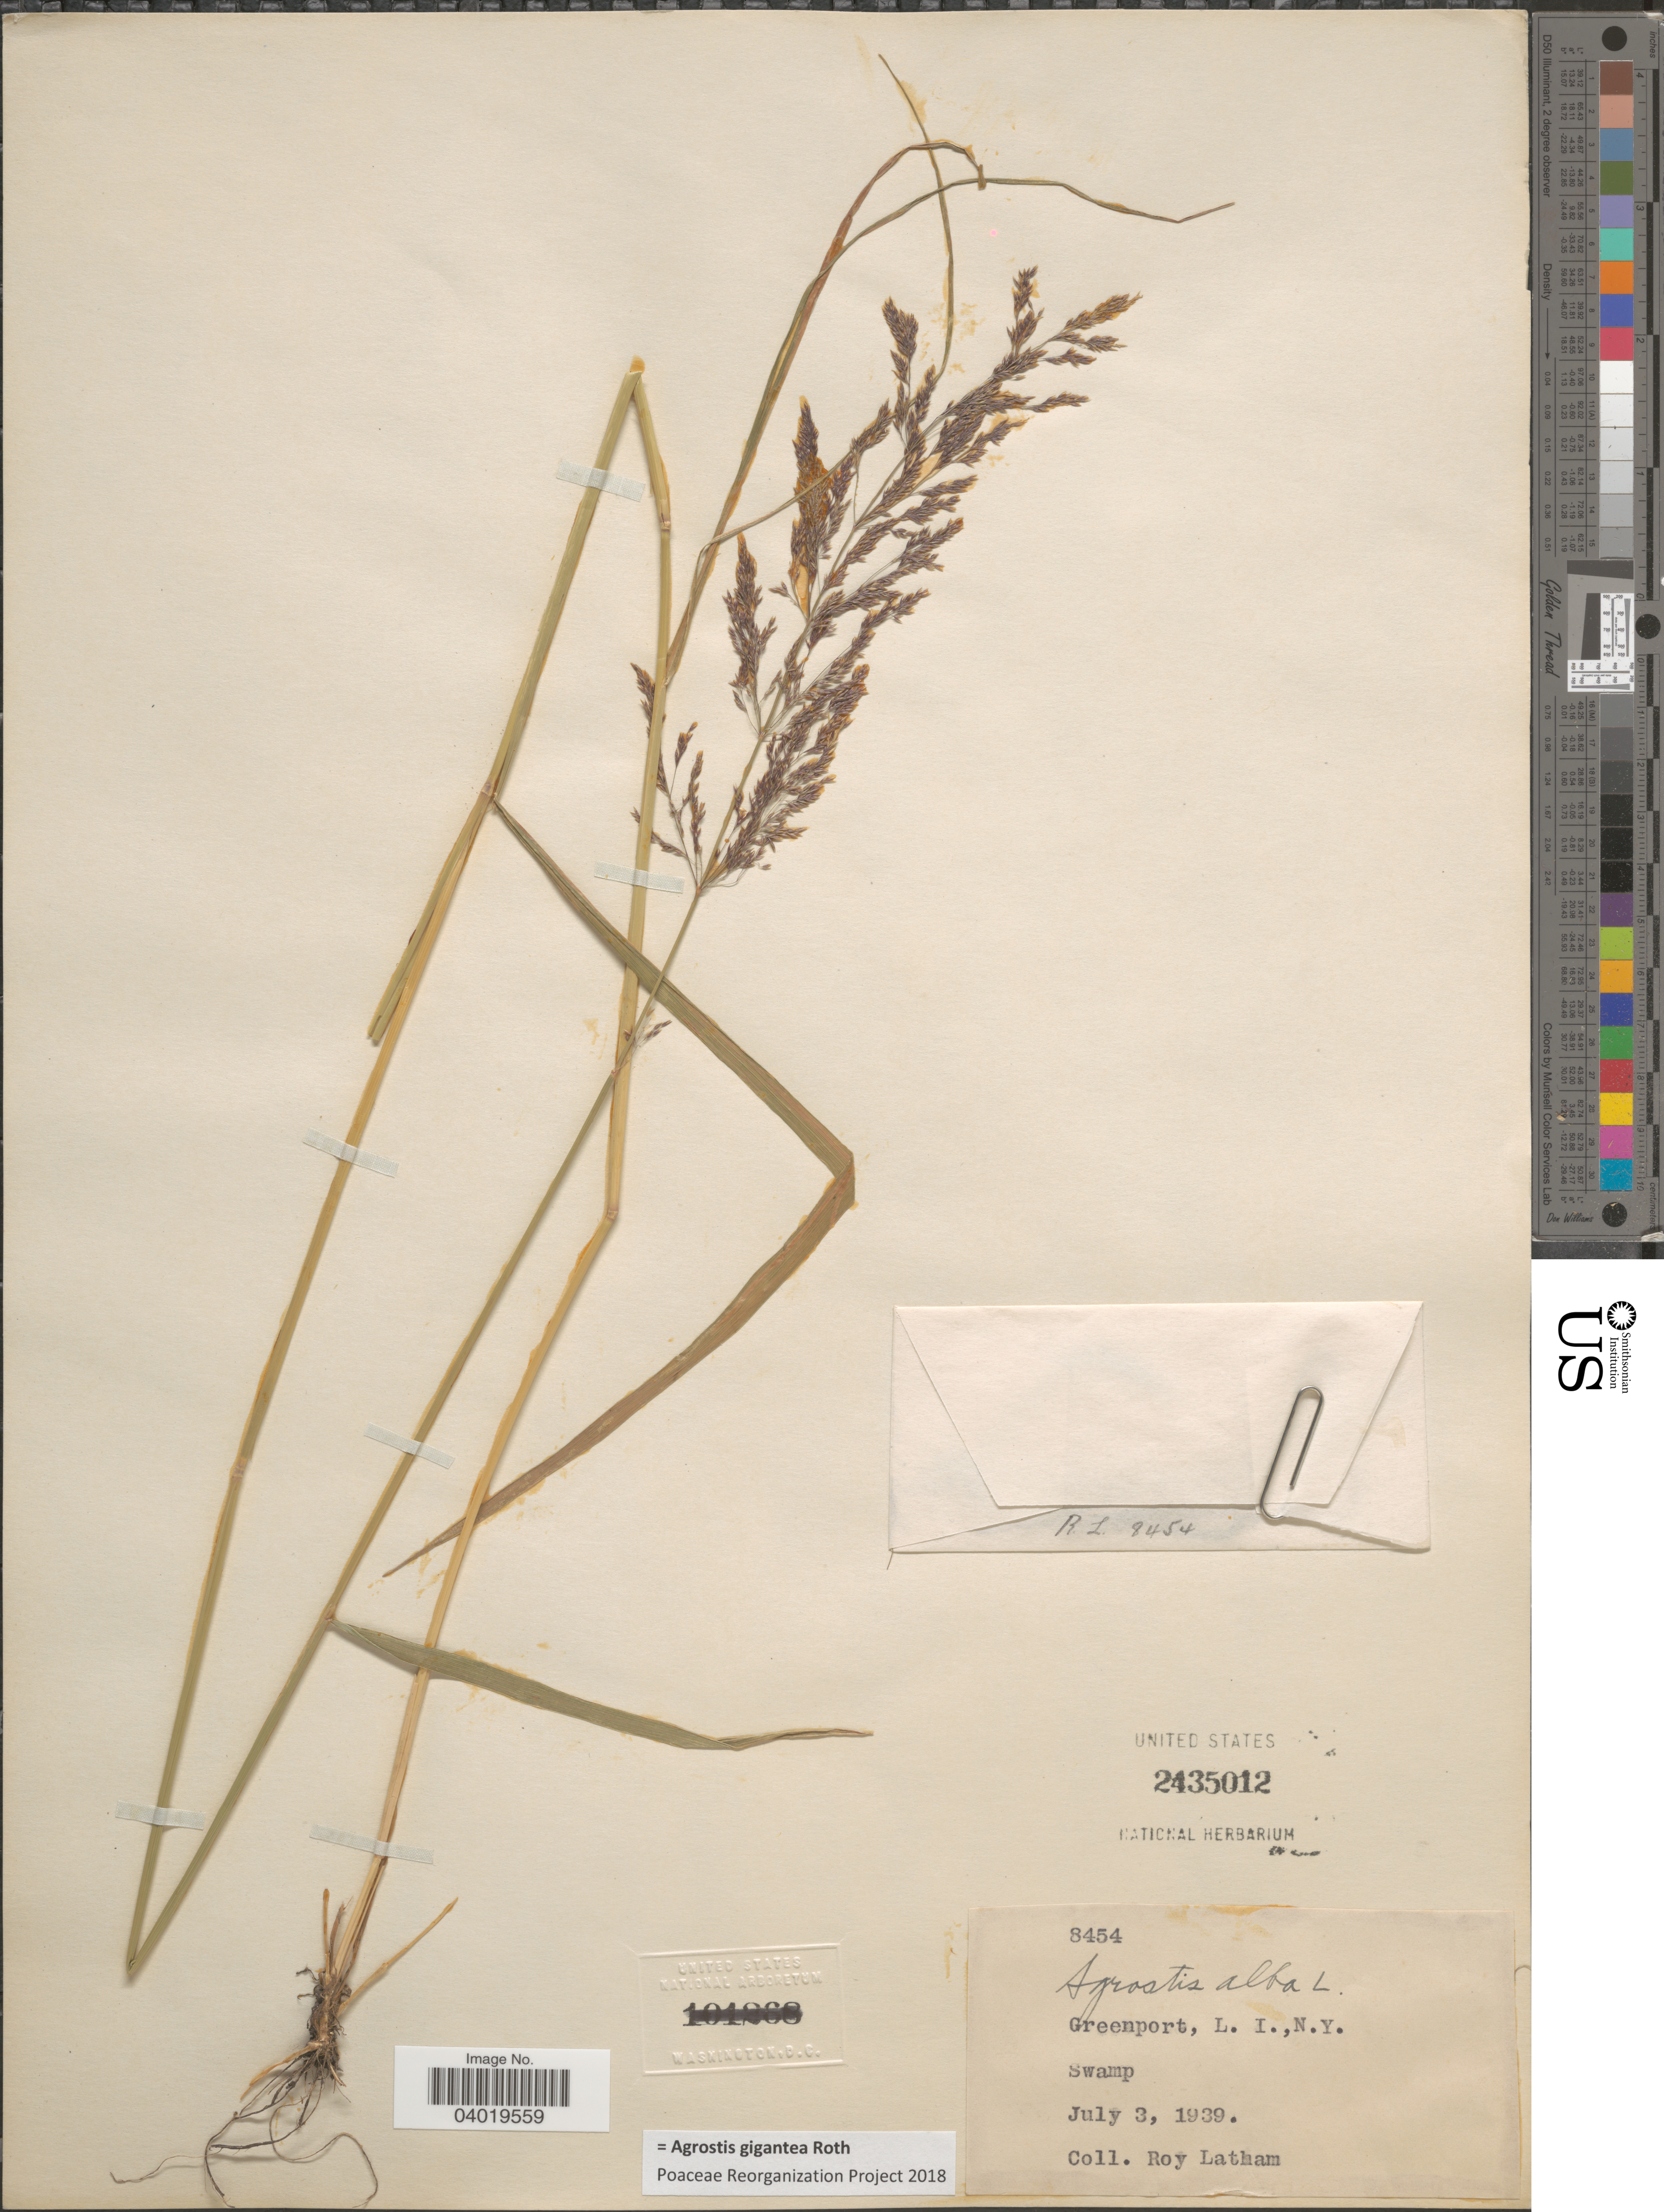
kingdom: Plantae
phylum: Tracheophyta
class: Liliopsida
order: Poales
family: Poaceae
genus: Agrostis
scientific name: Agrostis gigantea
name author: Roth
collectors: R. Latham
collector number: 8454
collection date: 1939-07-03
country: United States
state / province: New York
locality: Greenport, L.I.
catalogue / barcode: US 2435012